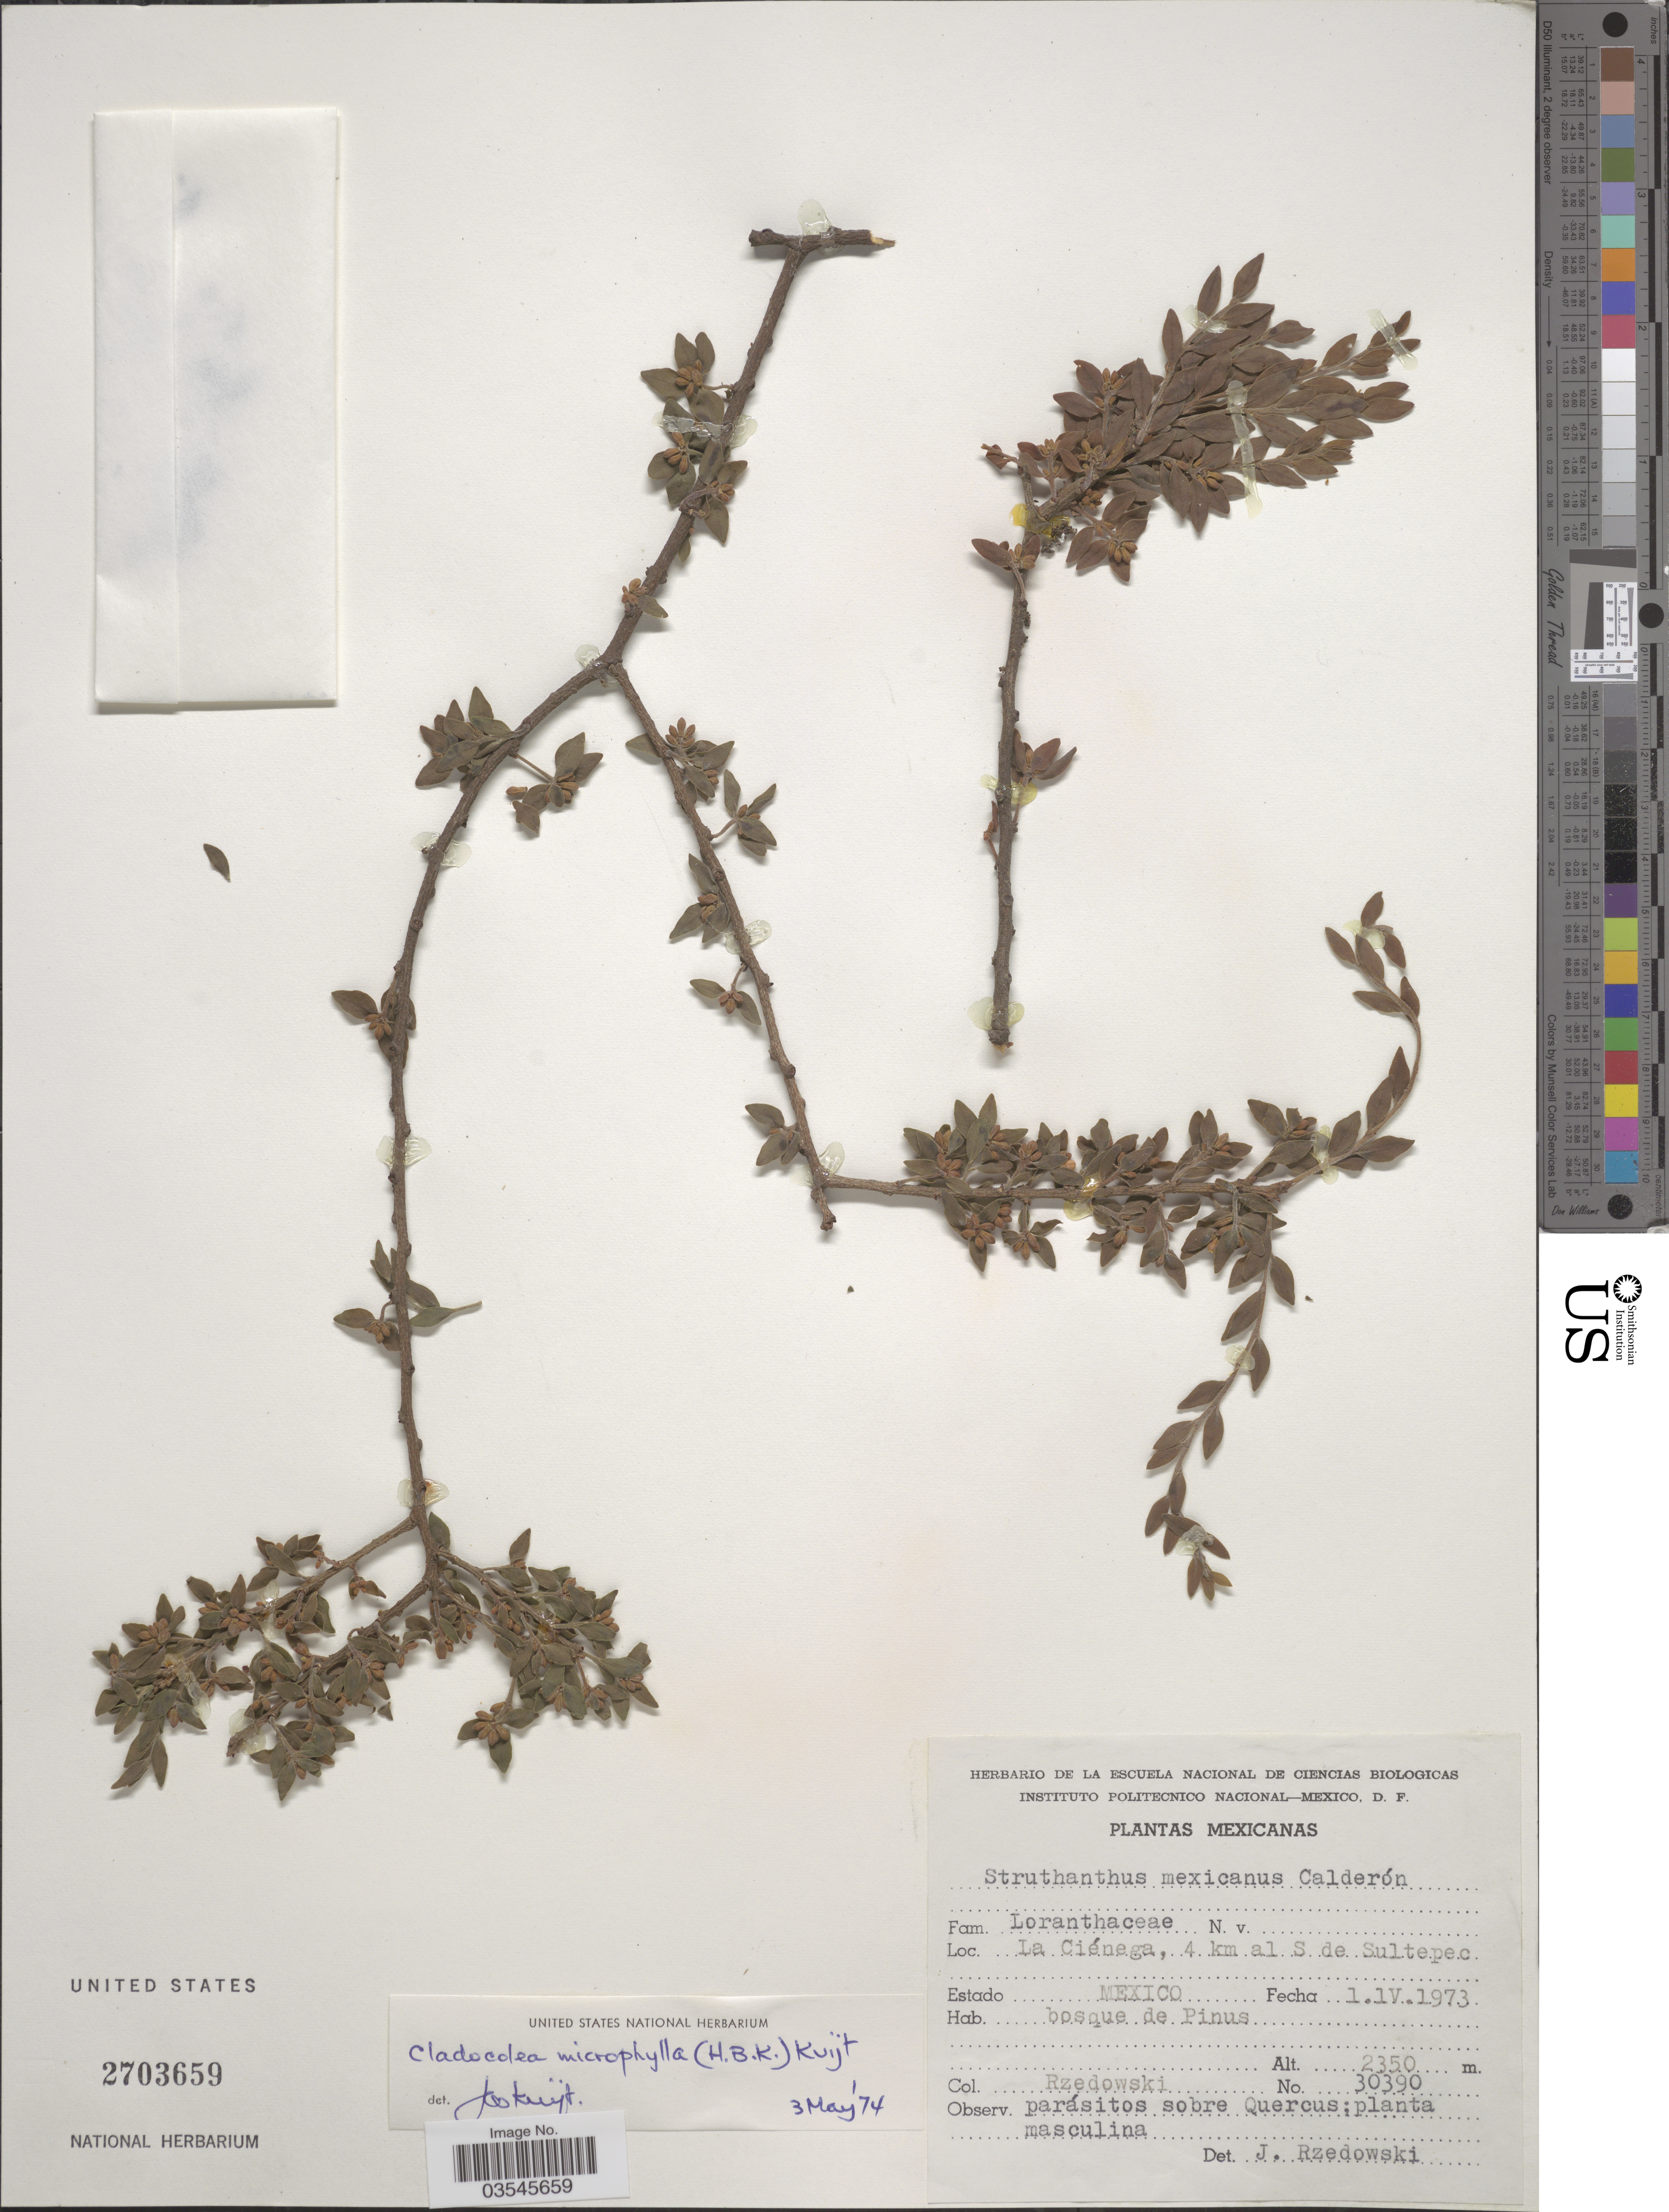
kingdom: Plantae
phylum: Tracheophyta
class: Magnoliopsida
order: Santalales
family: Loranthaceae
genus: Cladocolea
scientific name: Cladocolea microphylla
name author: (Kunth) Kuijt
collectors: Rzedowski, --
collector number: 30390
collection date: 1973-04-01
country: Mexico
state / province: México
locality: La Ciénega, 4 km al S de Sultepec.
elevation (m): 2350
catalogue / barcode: US 2703659